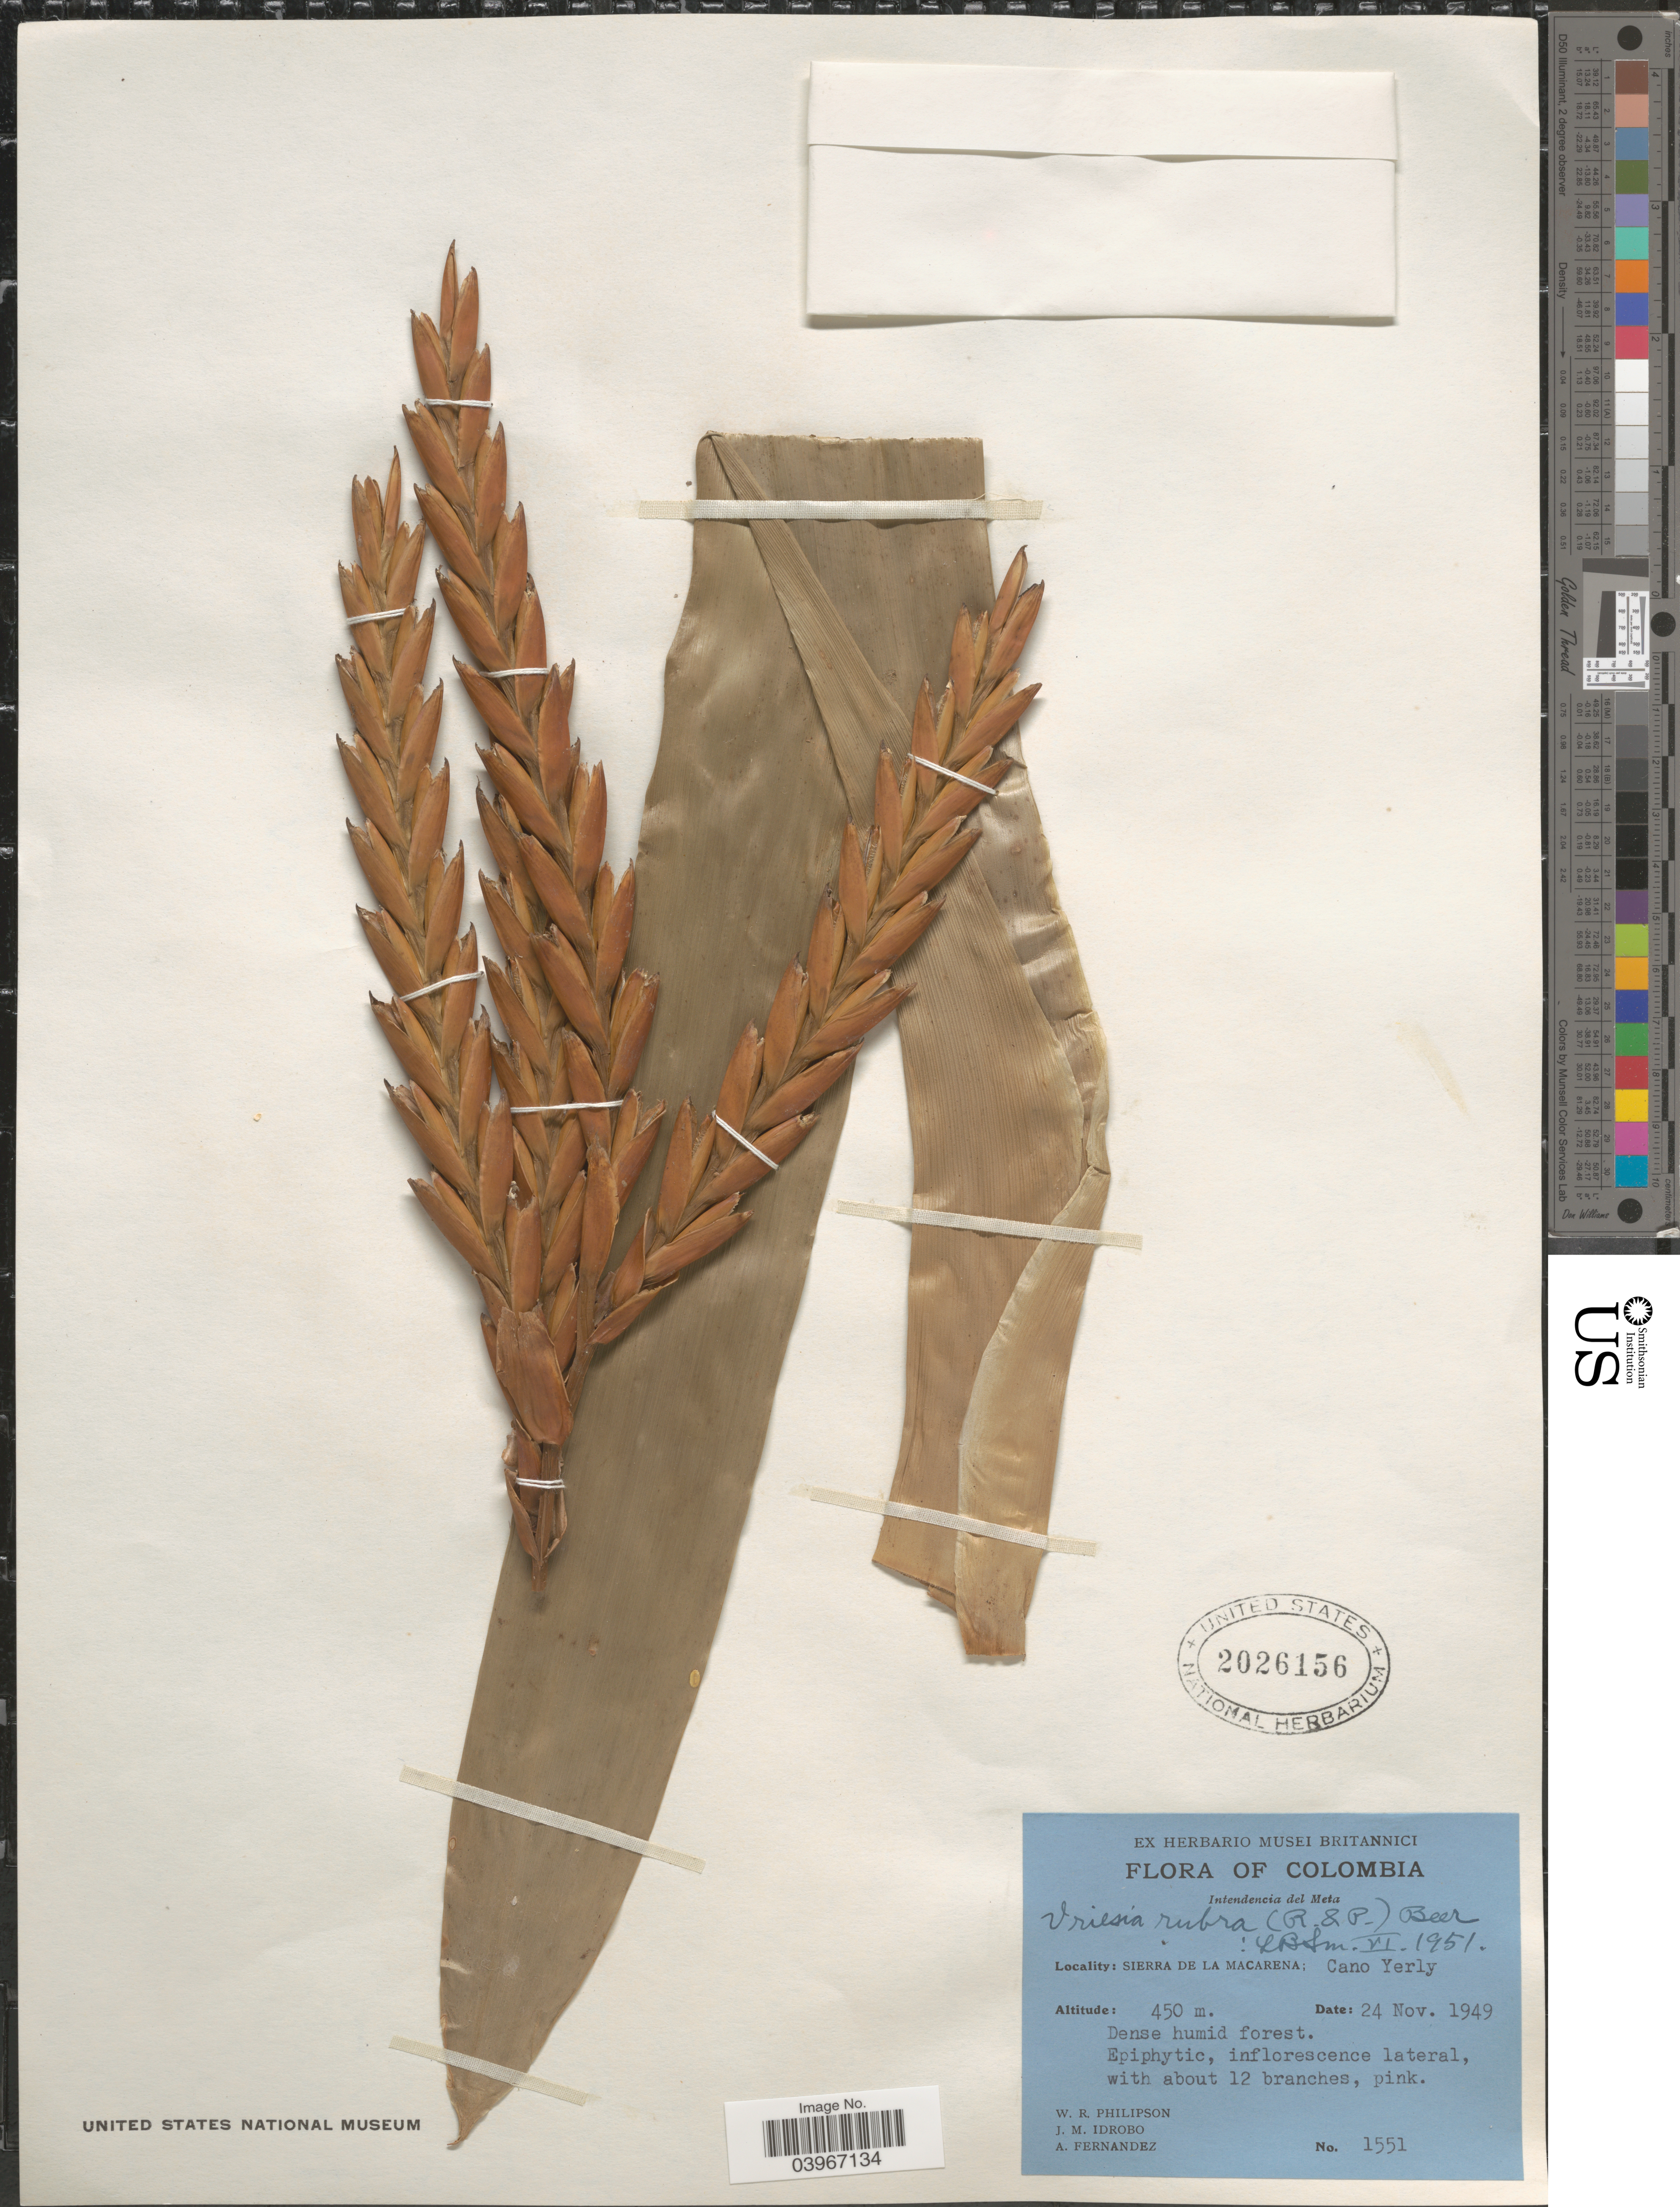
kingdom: Plantae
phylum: Tracheophyta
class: Liliopsida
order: Poales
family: Bromeliaceae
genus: Vriesea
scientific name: Vriesea rubra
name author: (Ruiz & Pav.) Beer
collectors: W. R. Philipson, J. M. Idrobo & A. Fernandez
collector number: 1551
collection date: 1949-11-24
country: Colombia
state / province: Meta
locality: Intendencia del Meta. Sierra de La Macarena: Cano Yerly.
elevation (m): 450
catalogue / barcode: US 2026156